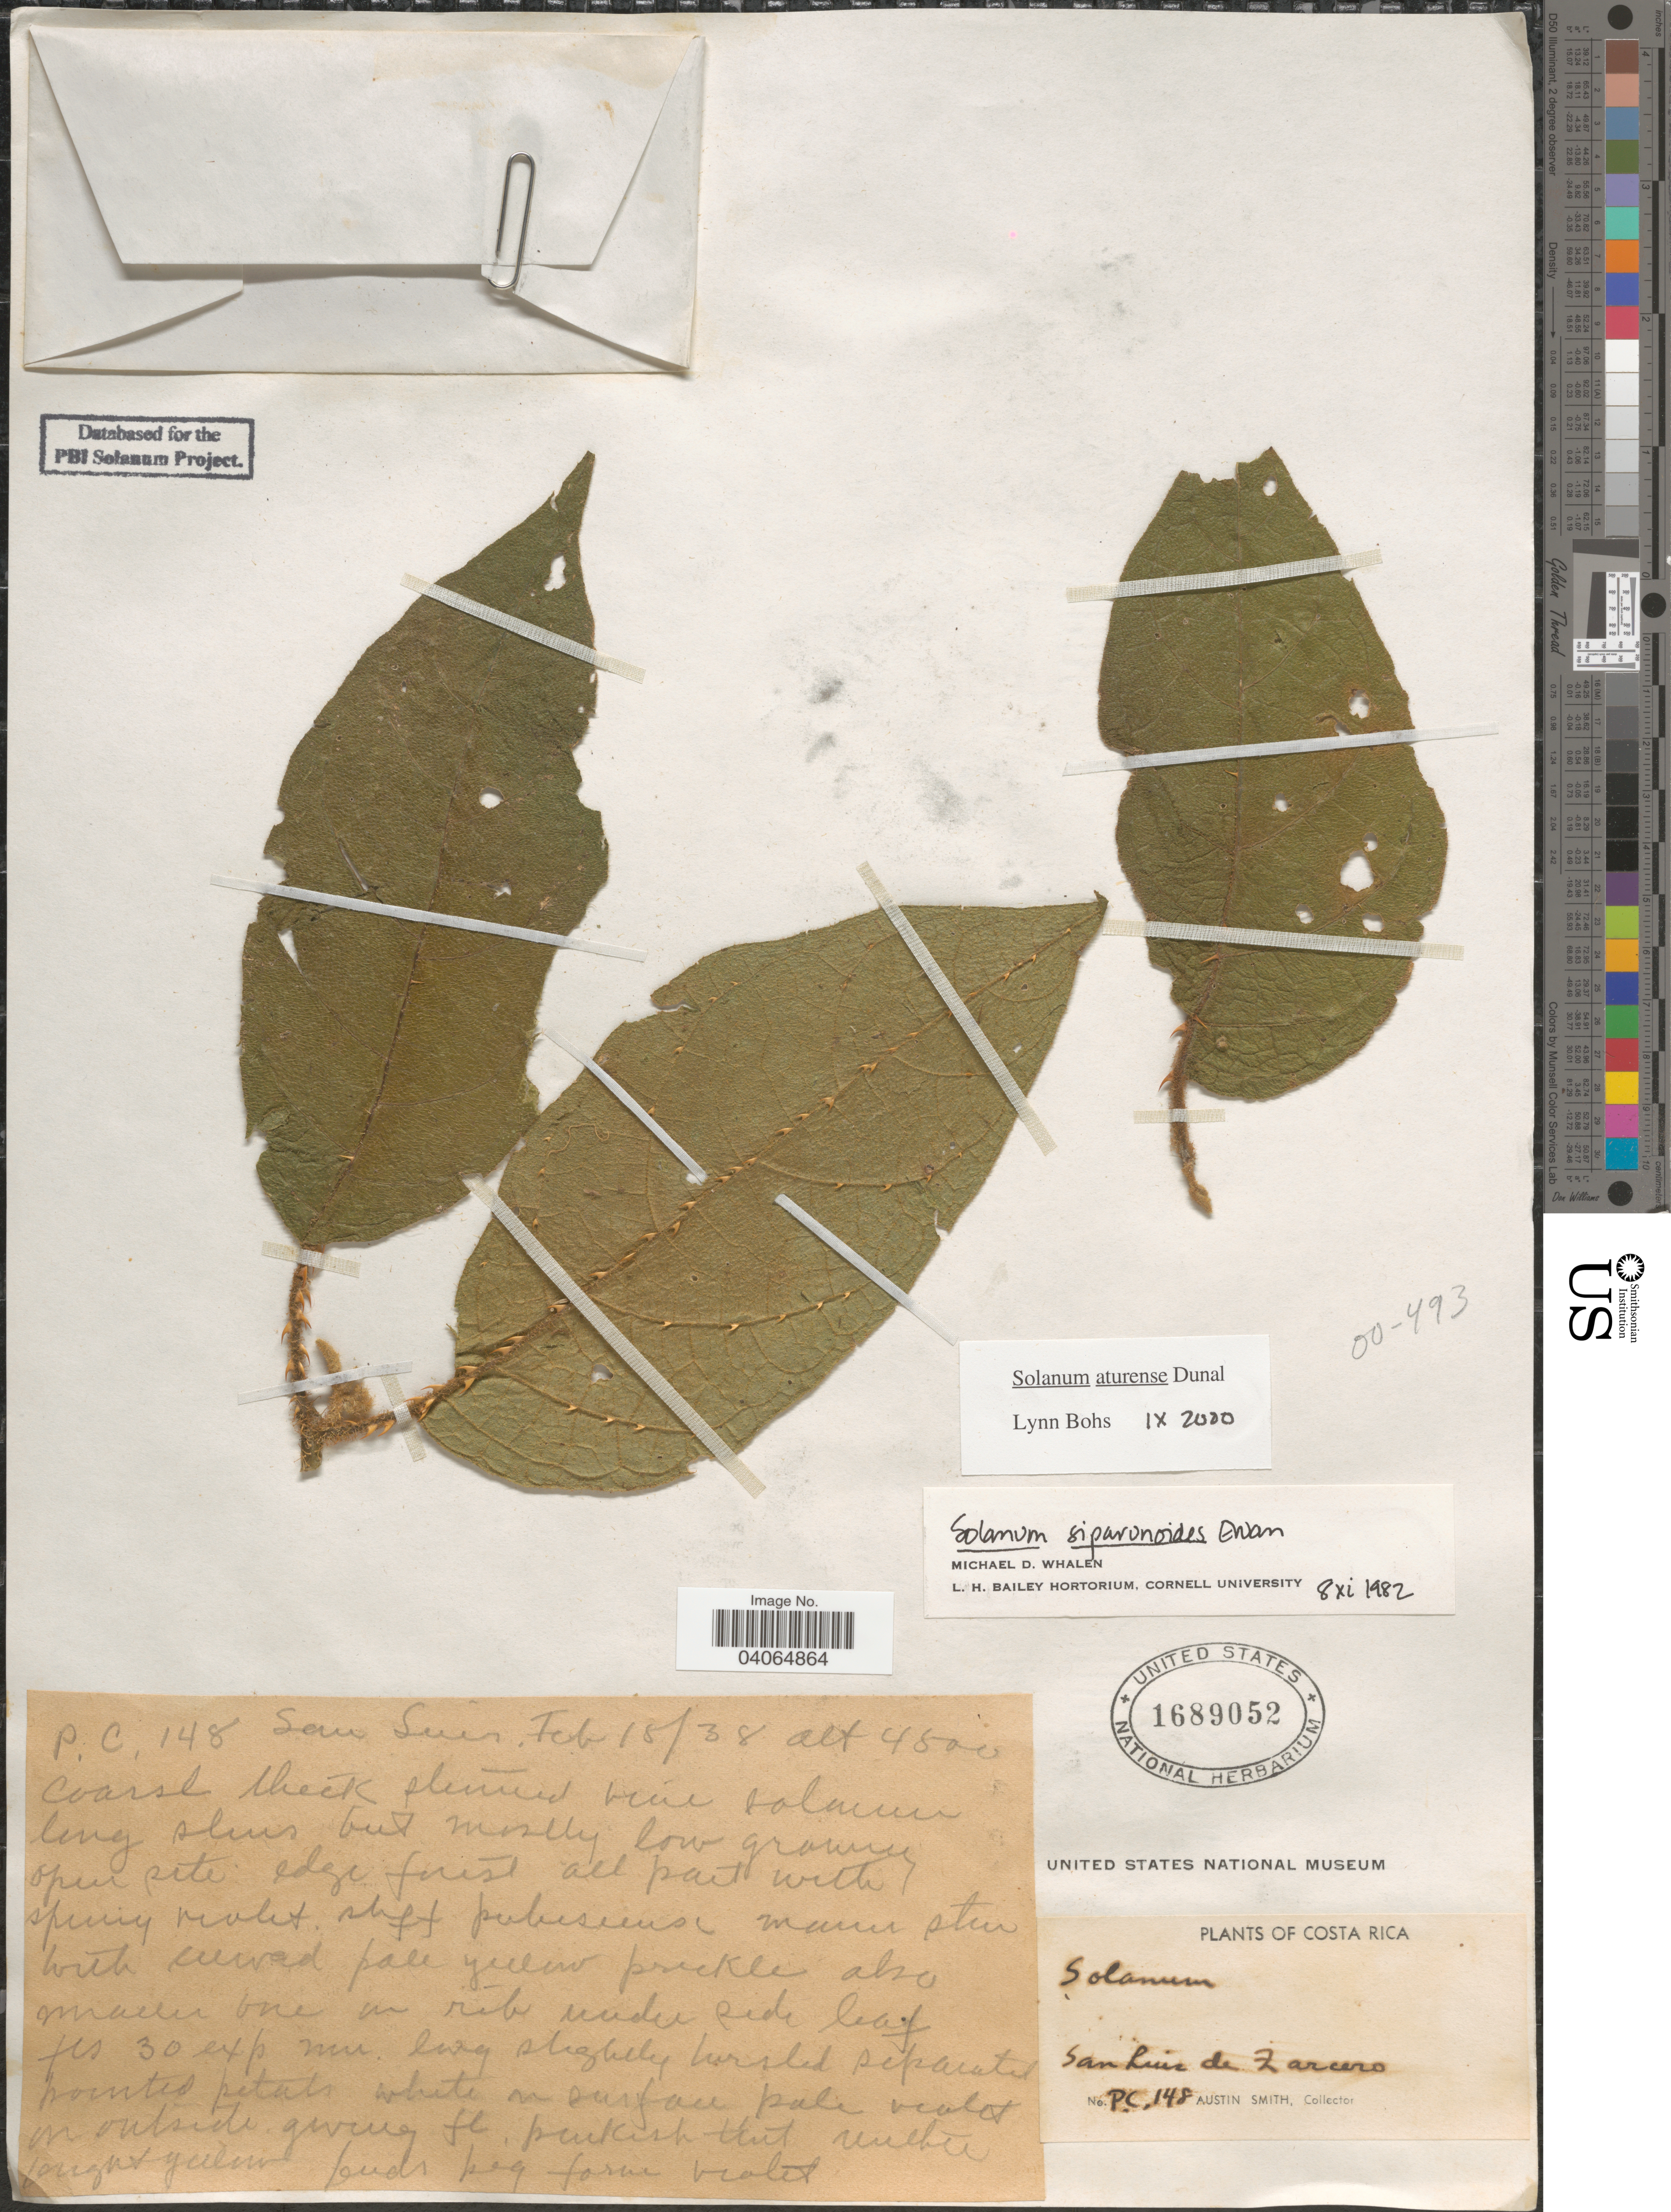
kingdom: Plantae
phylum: Tracheophyta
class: Magnoliopsida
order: Solanales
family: Solanaceae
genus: Solanum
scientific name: Solanum aturense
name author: Humb. & Bonpl. ex Dunal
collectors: Aust P. Smith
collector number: PC148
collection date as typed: Transcribed d/m/y: 15/2/38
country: Costa Rica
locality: San Luis de Zarcero.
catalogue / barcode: US 1689052